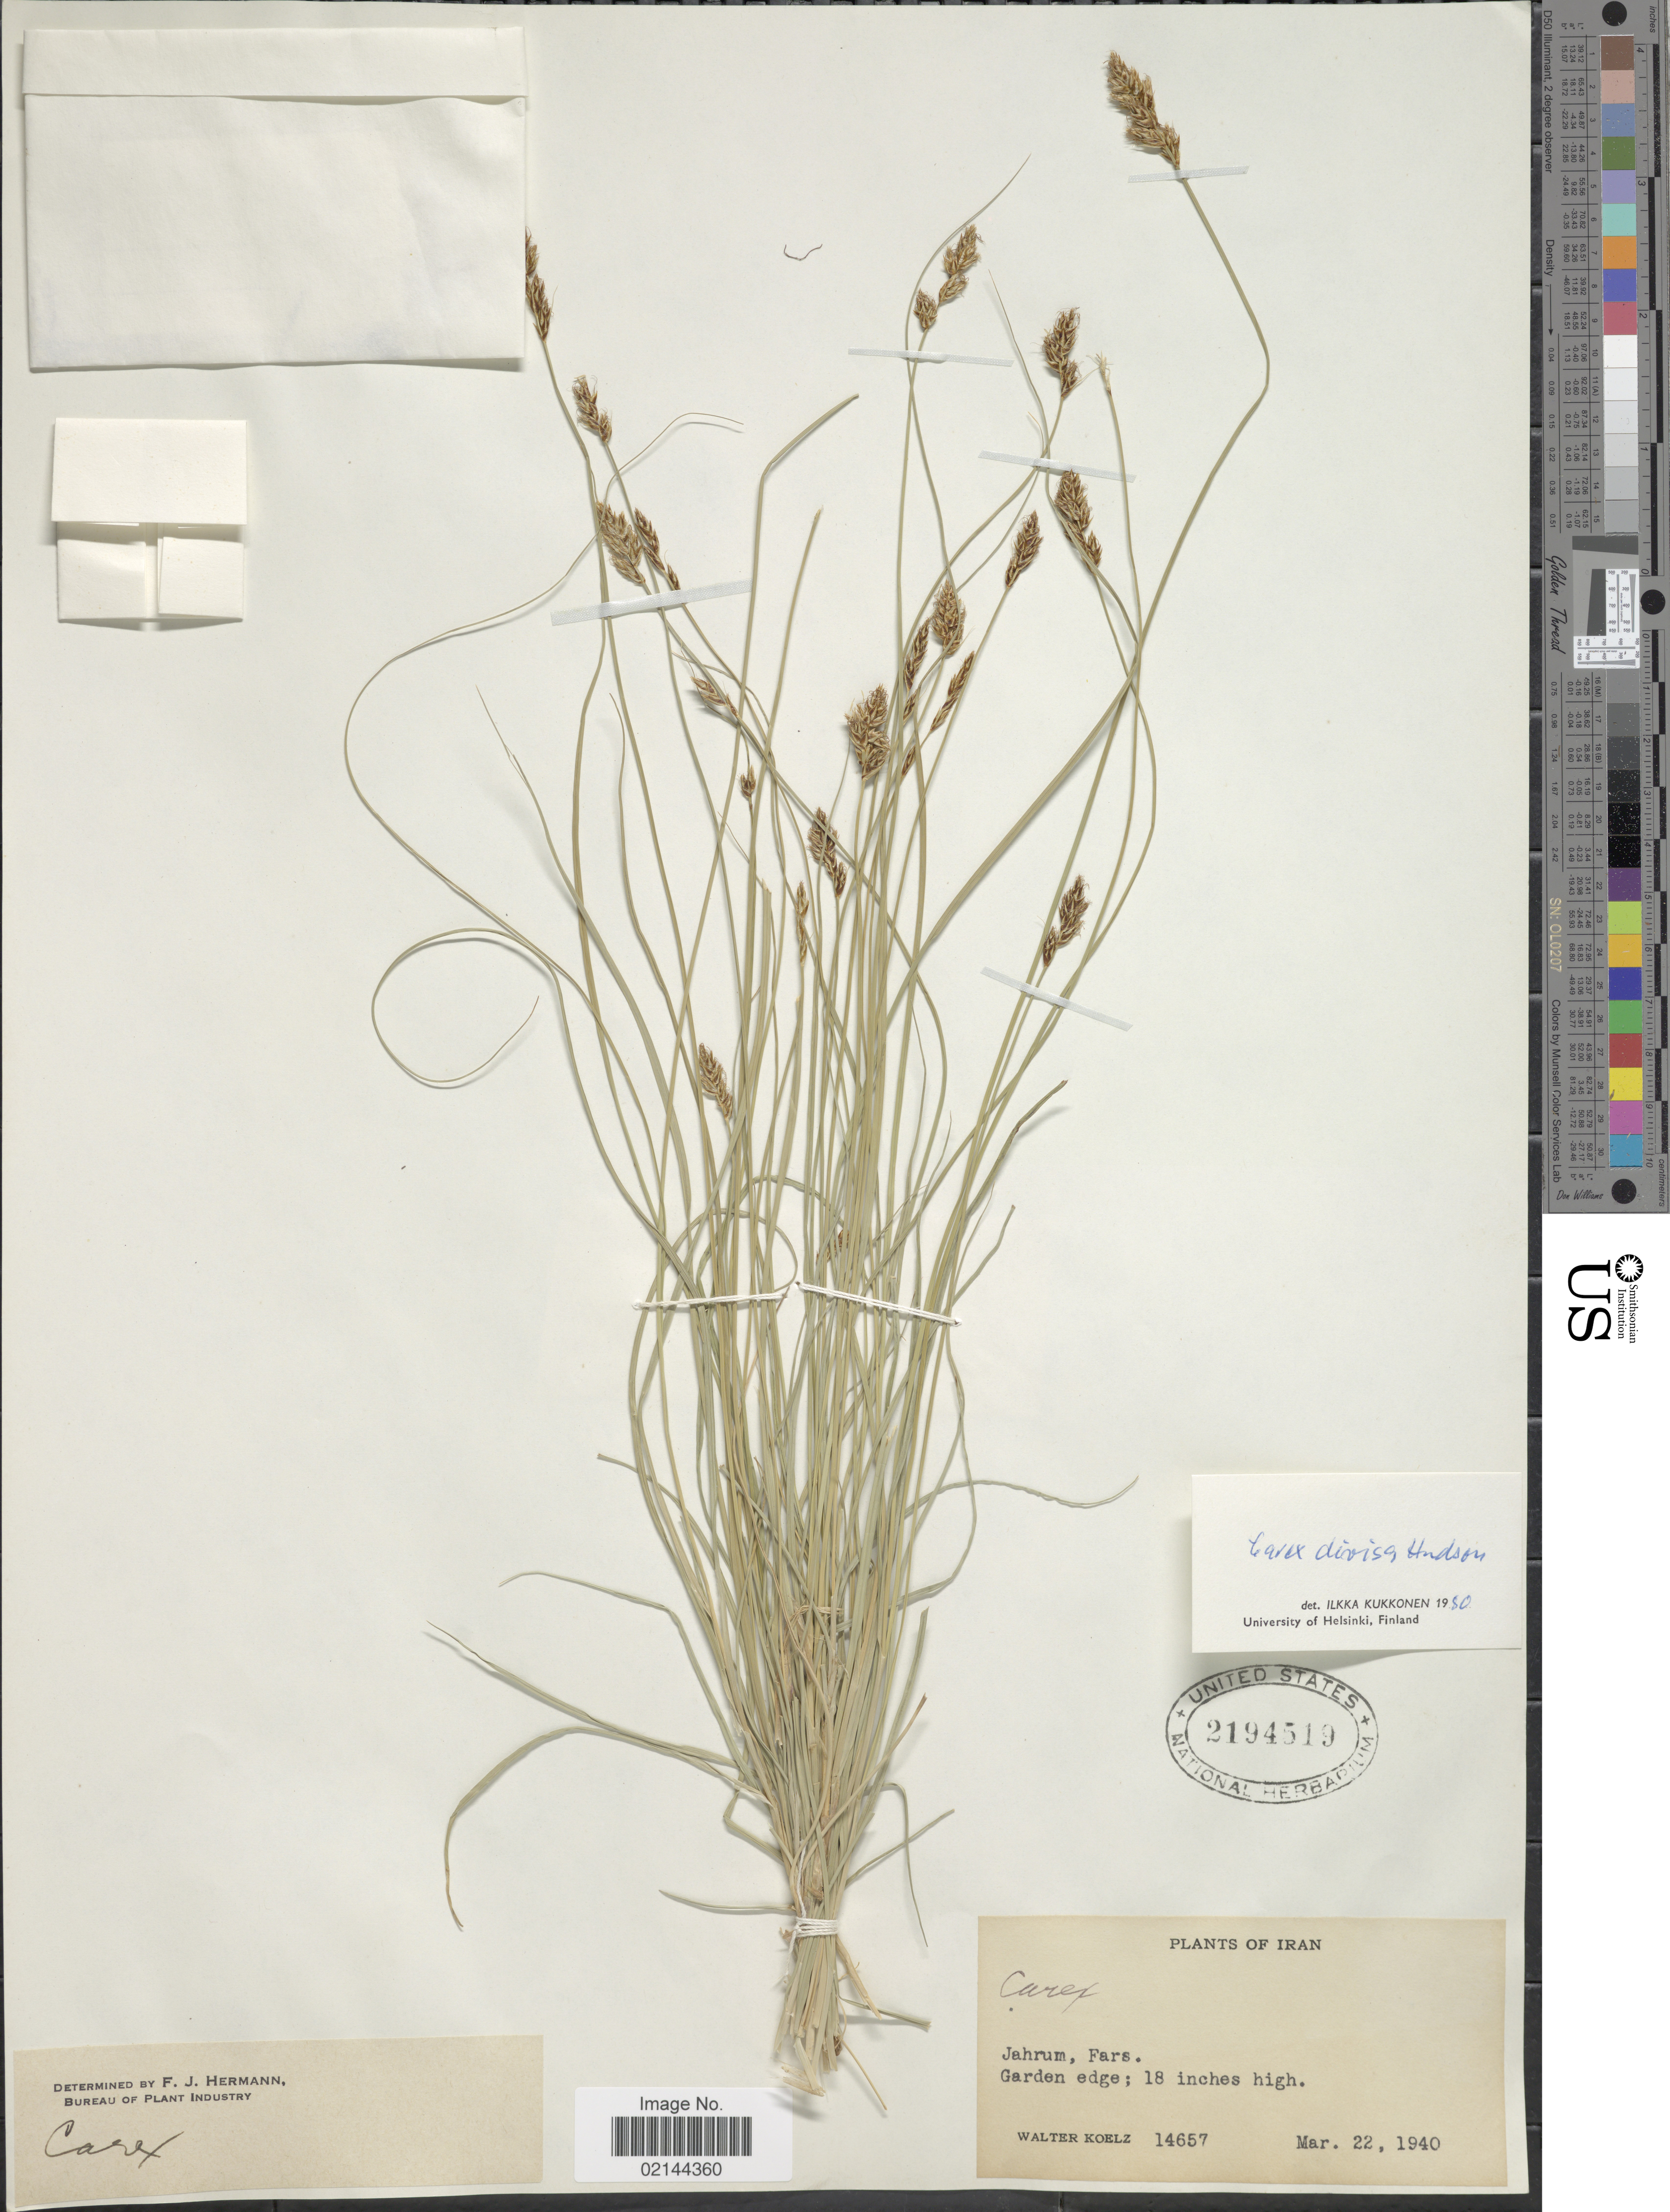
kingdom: Plantae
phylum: Tracheophyta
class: Liliopsida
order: Poales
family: Cyperaceae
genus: Carex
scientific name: Carex divisa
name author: Huds.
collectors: W. N. Koelz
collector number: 14657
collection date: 1940-03-22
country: Iran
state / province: Fars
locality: Jahrum. Garden edge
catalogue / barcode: US 2194519